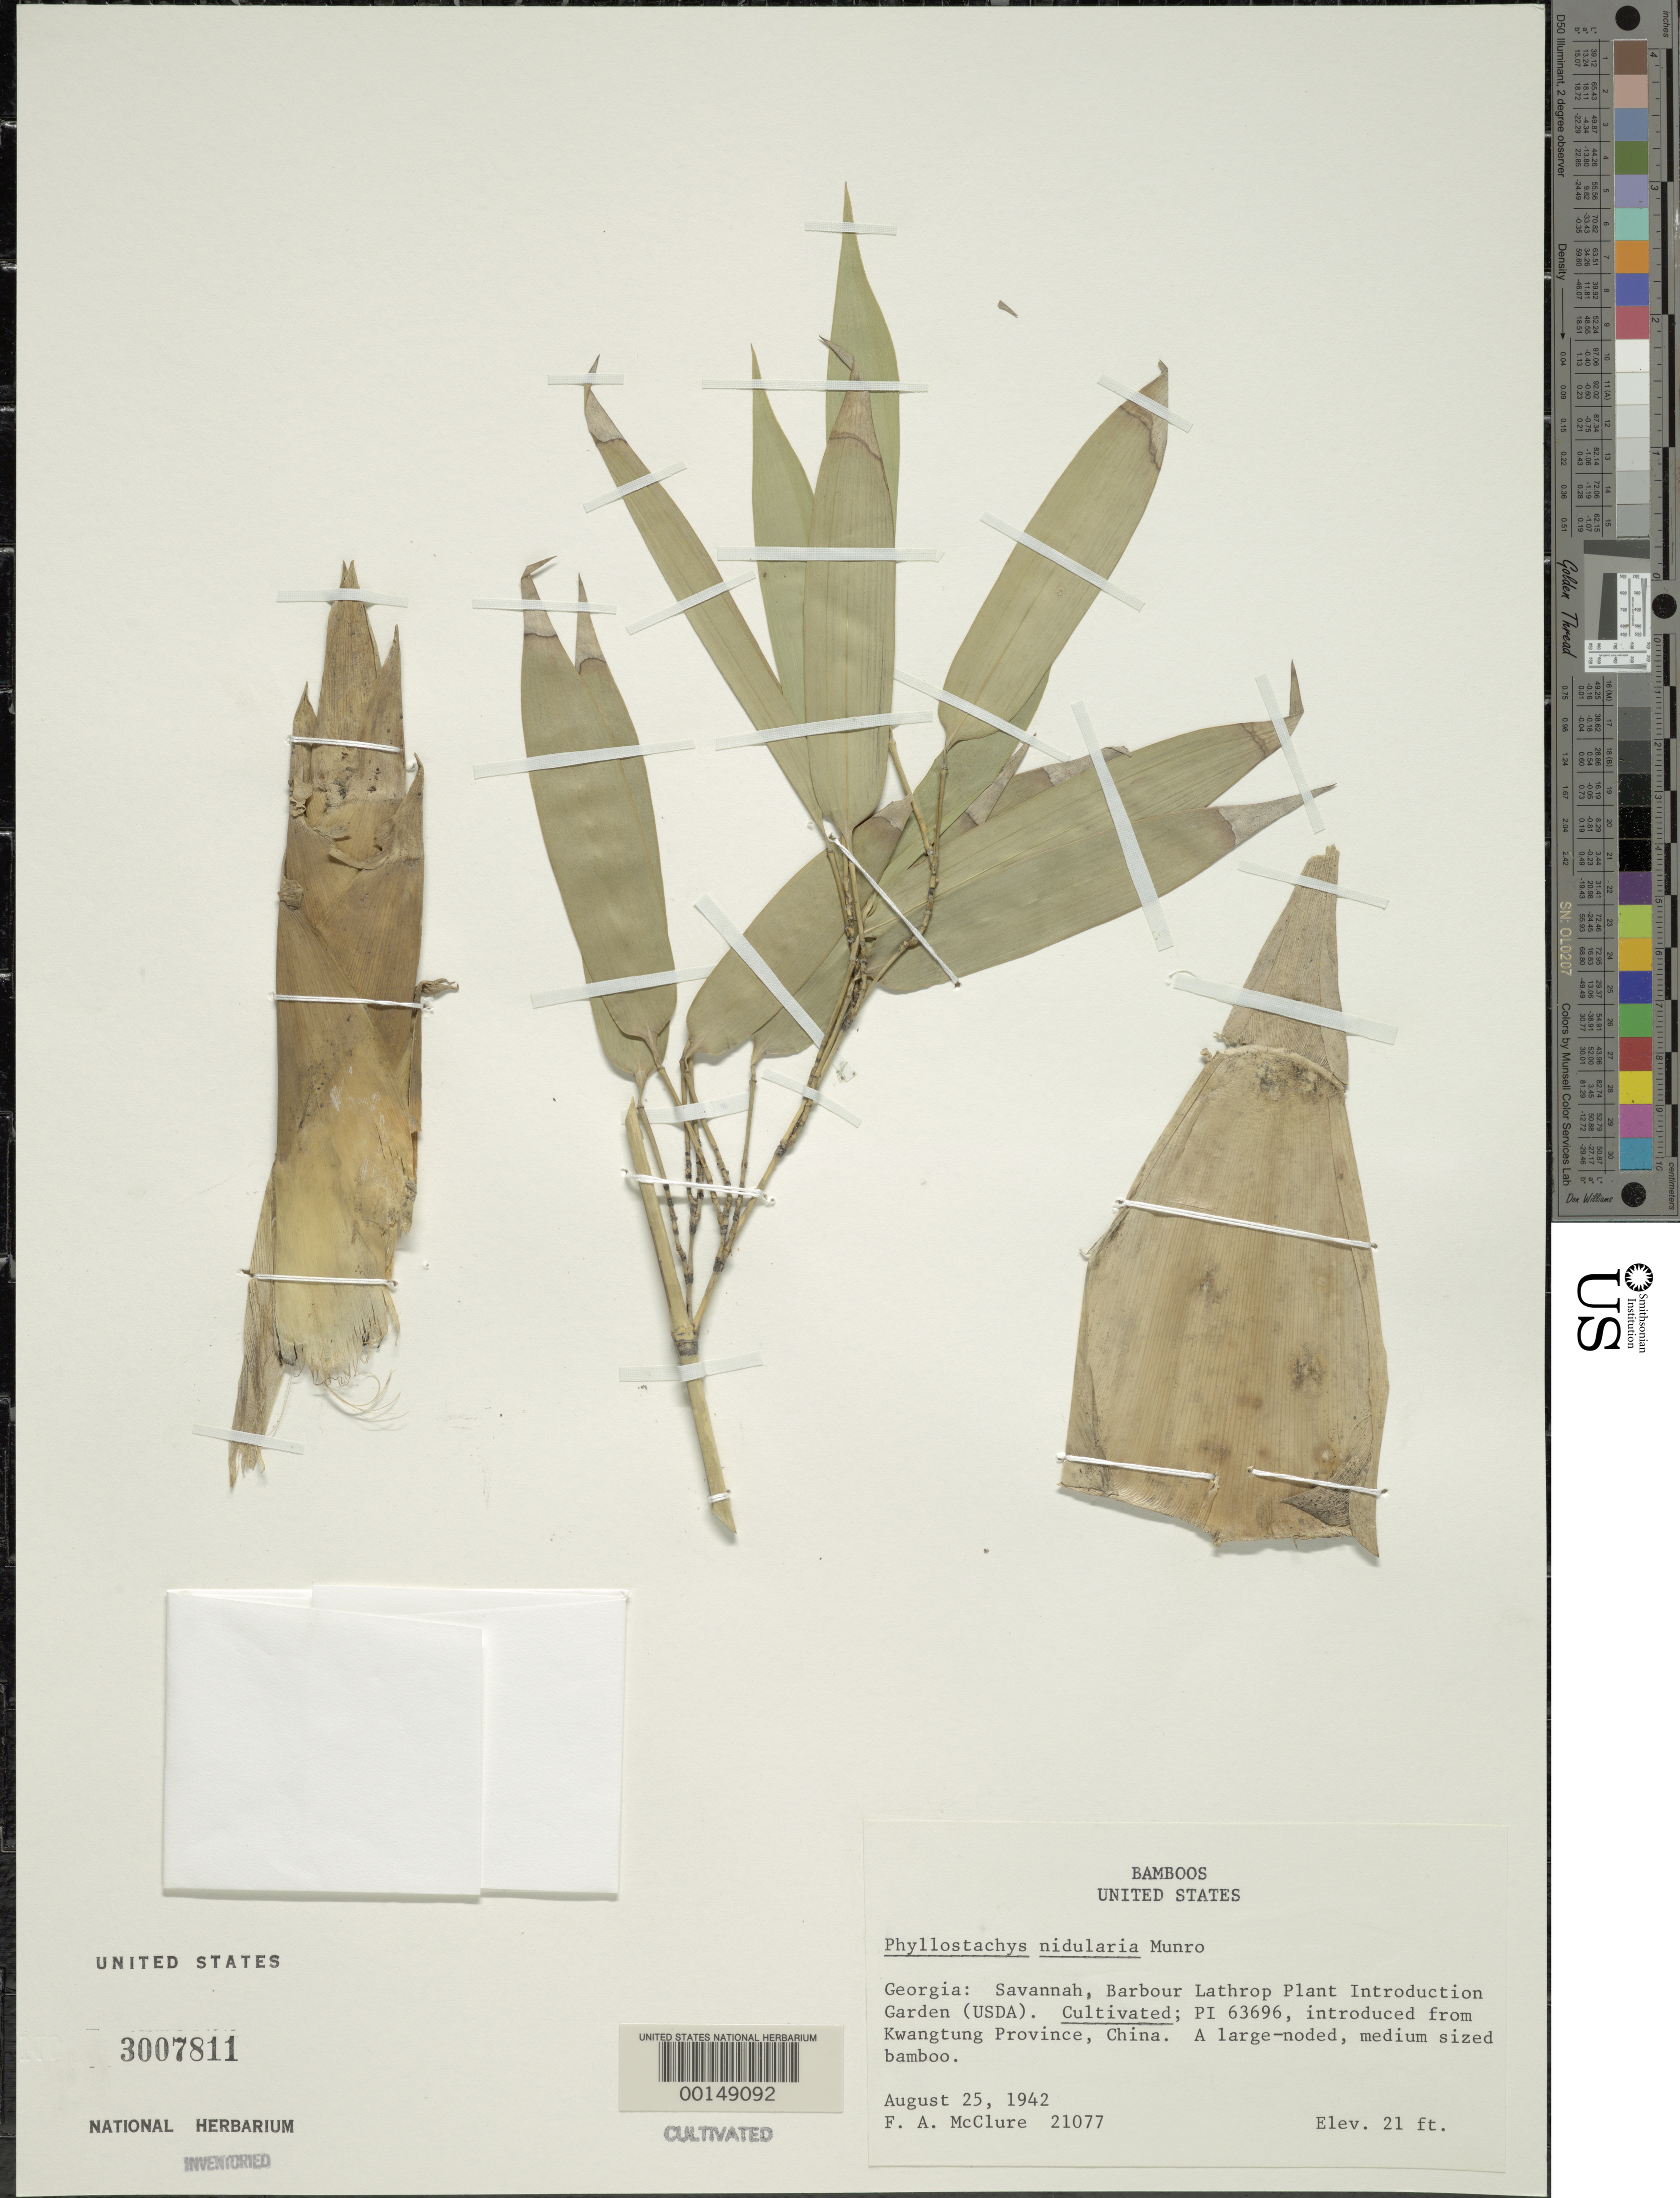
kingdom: Plantae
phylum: Tracheophyta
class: Liliopsida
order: Poales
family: Poaceae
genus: Phyllostachys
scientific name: Phyllostachys nidularia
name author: Munro ex Fenzi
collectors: F. A. McClure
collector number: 21077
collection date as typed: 25 Aug 1942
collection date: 1942-08-25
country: United States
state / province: Georgia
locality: Savannah, barbour lathrop p.i. garden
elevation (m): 6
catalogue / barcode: US 3007811